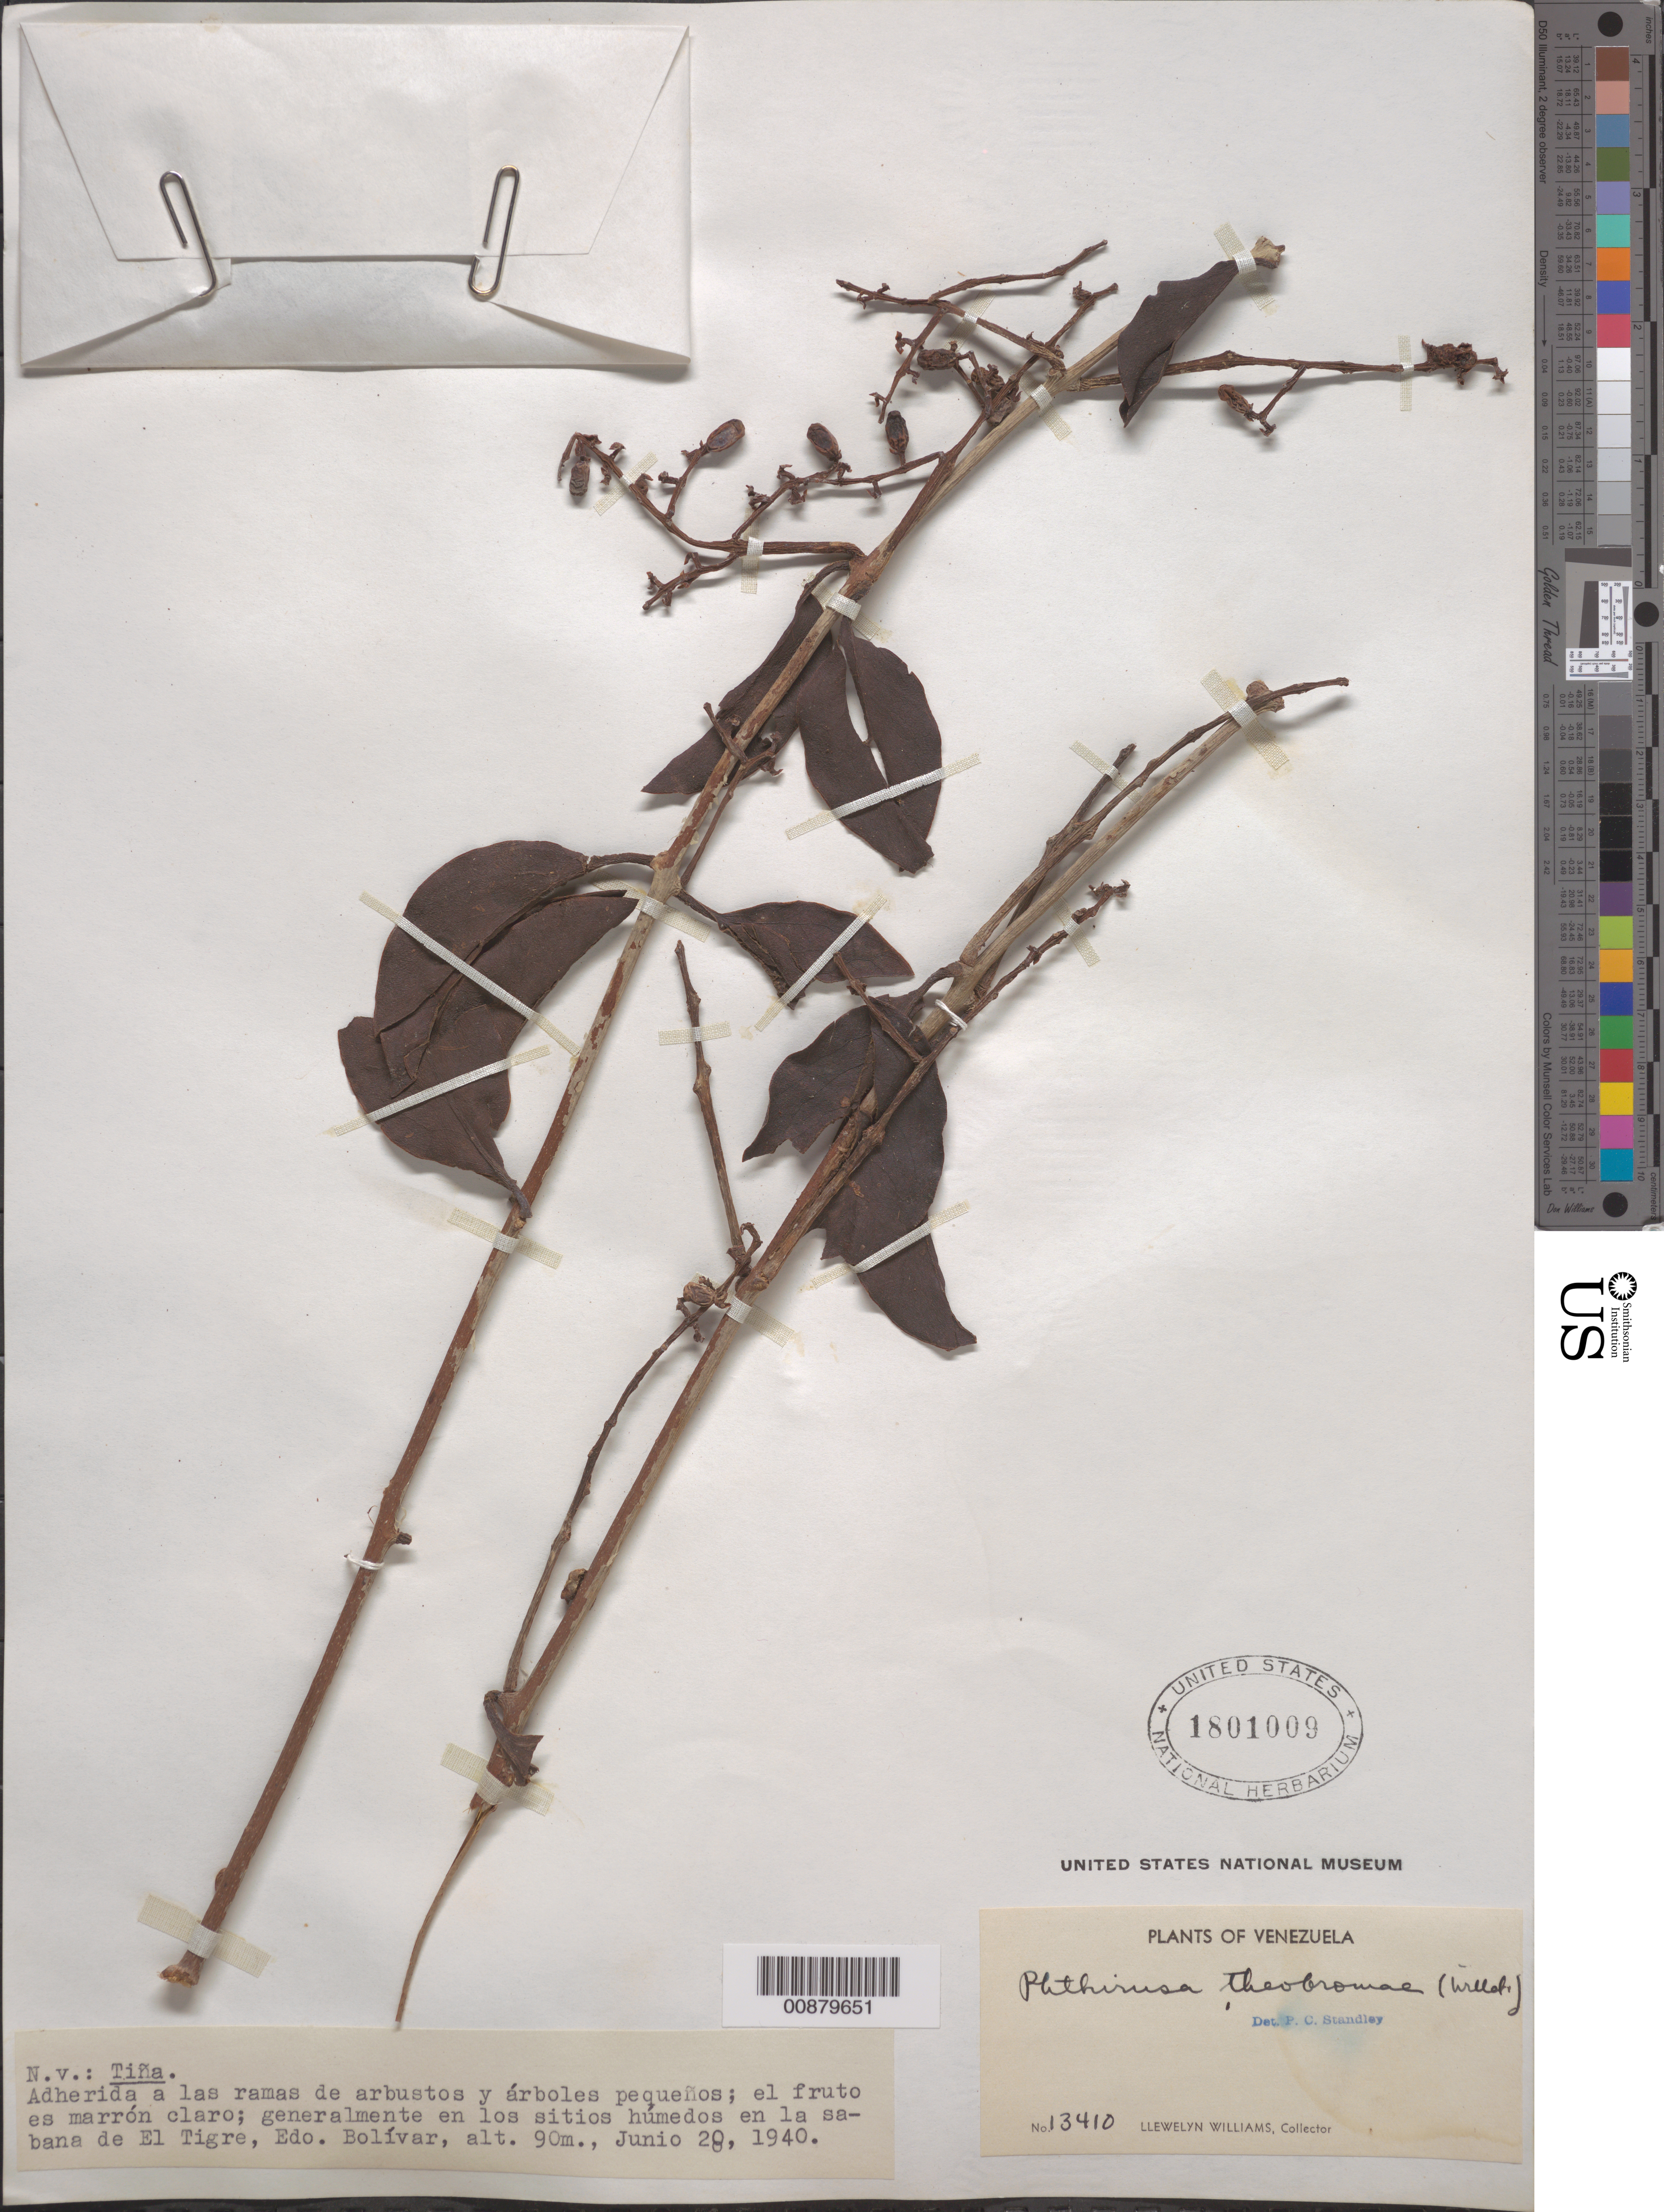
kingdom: Plantae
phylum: Tracheophyta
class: Magnoliopsida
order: Santalales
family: Loranthaceae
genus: Passovia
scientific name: Passovia pedunculata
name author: (Jacq.) Kuijt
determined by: Caraballo-Ortiz, Marcos A., (MISS), University of Mississippi (UNITED STATES)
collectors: Ll. Williams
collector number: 13410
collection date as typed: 20-Jun-40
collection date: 1940-06-20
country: Venezuela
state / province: Bolívar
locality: El Tigre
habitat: adherida a las ramas de arbustos y arboles pequenos; generalmente en los sitios humedos en la sabana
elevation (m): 90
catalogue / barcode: US 1801009